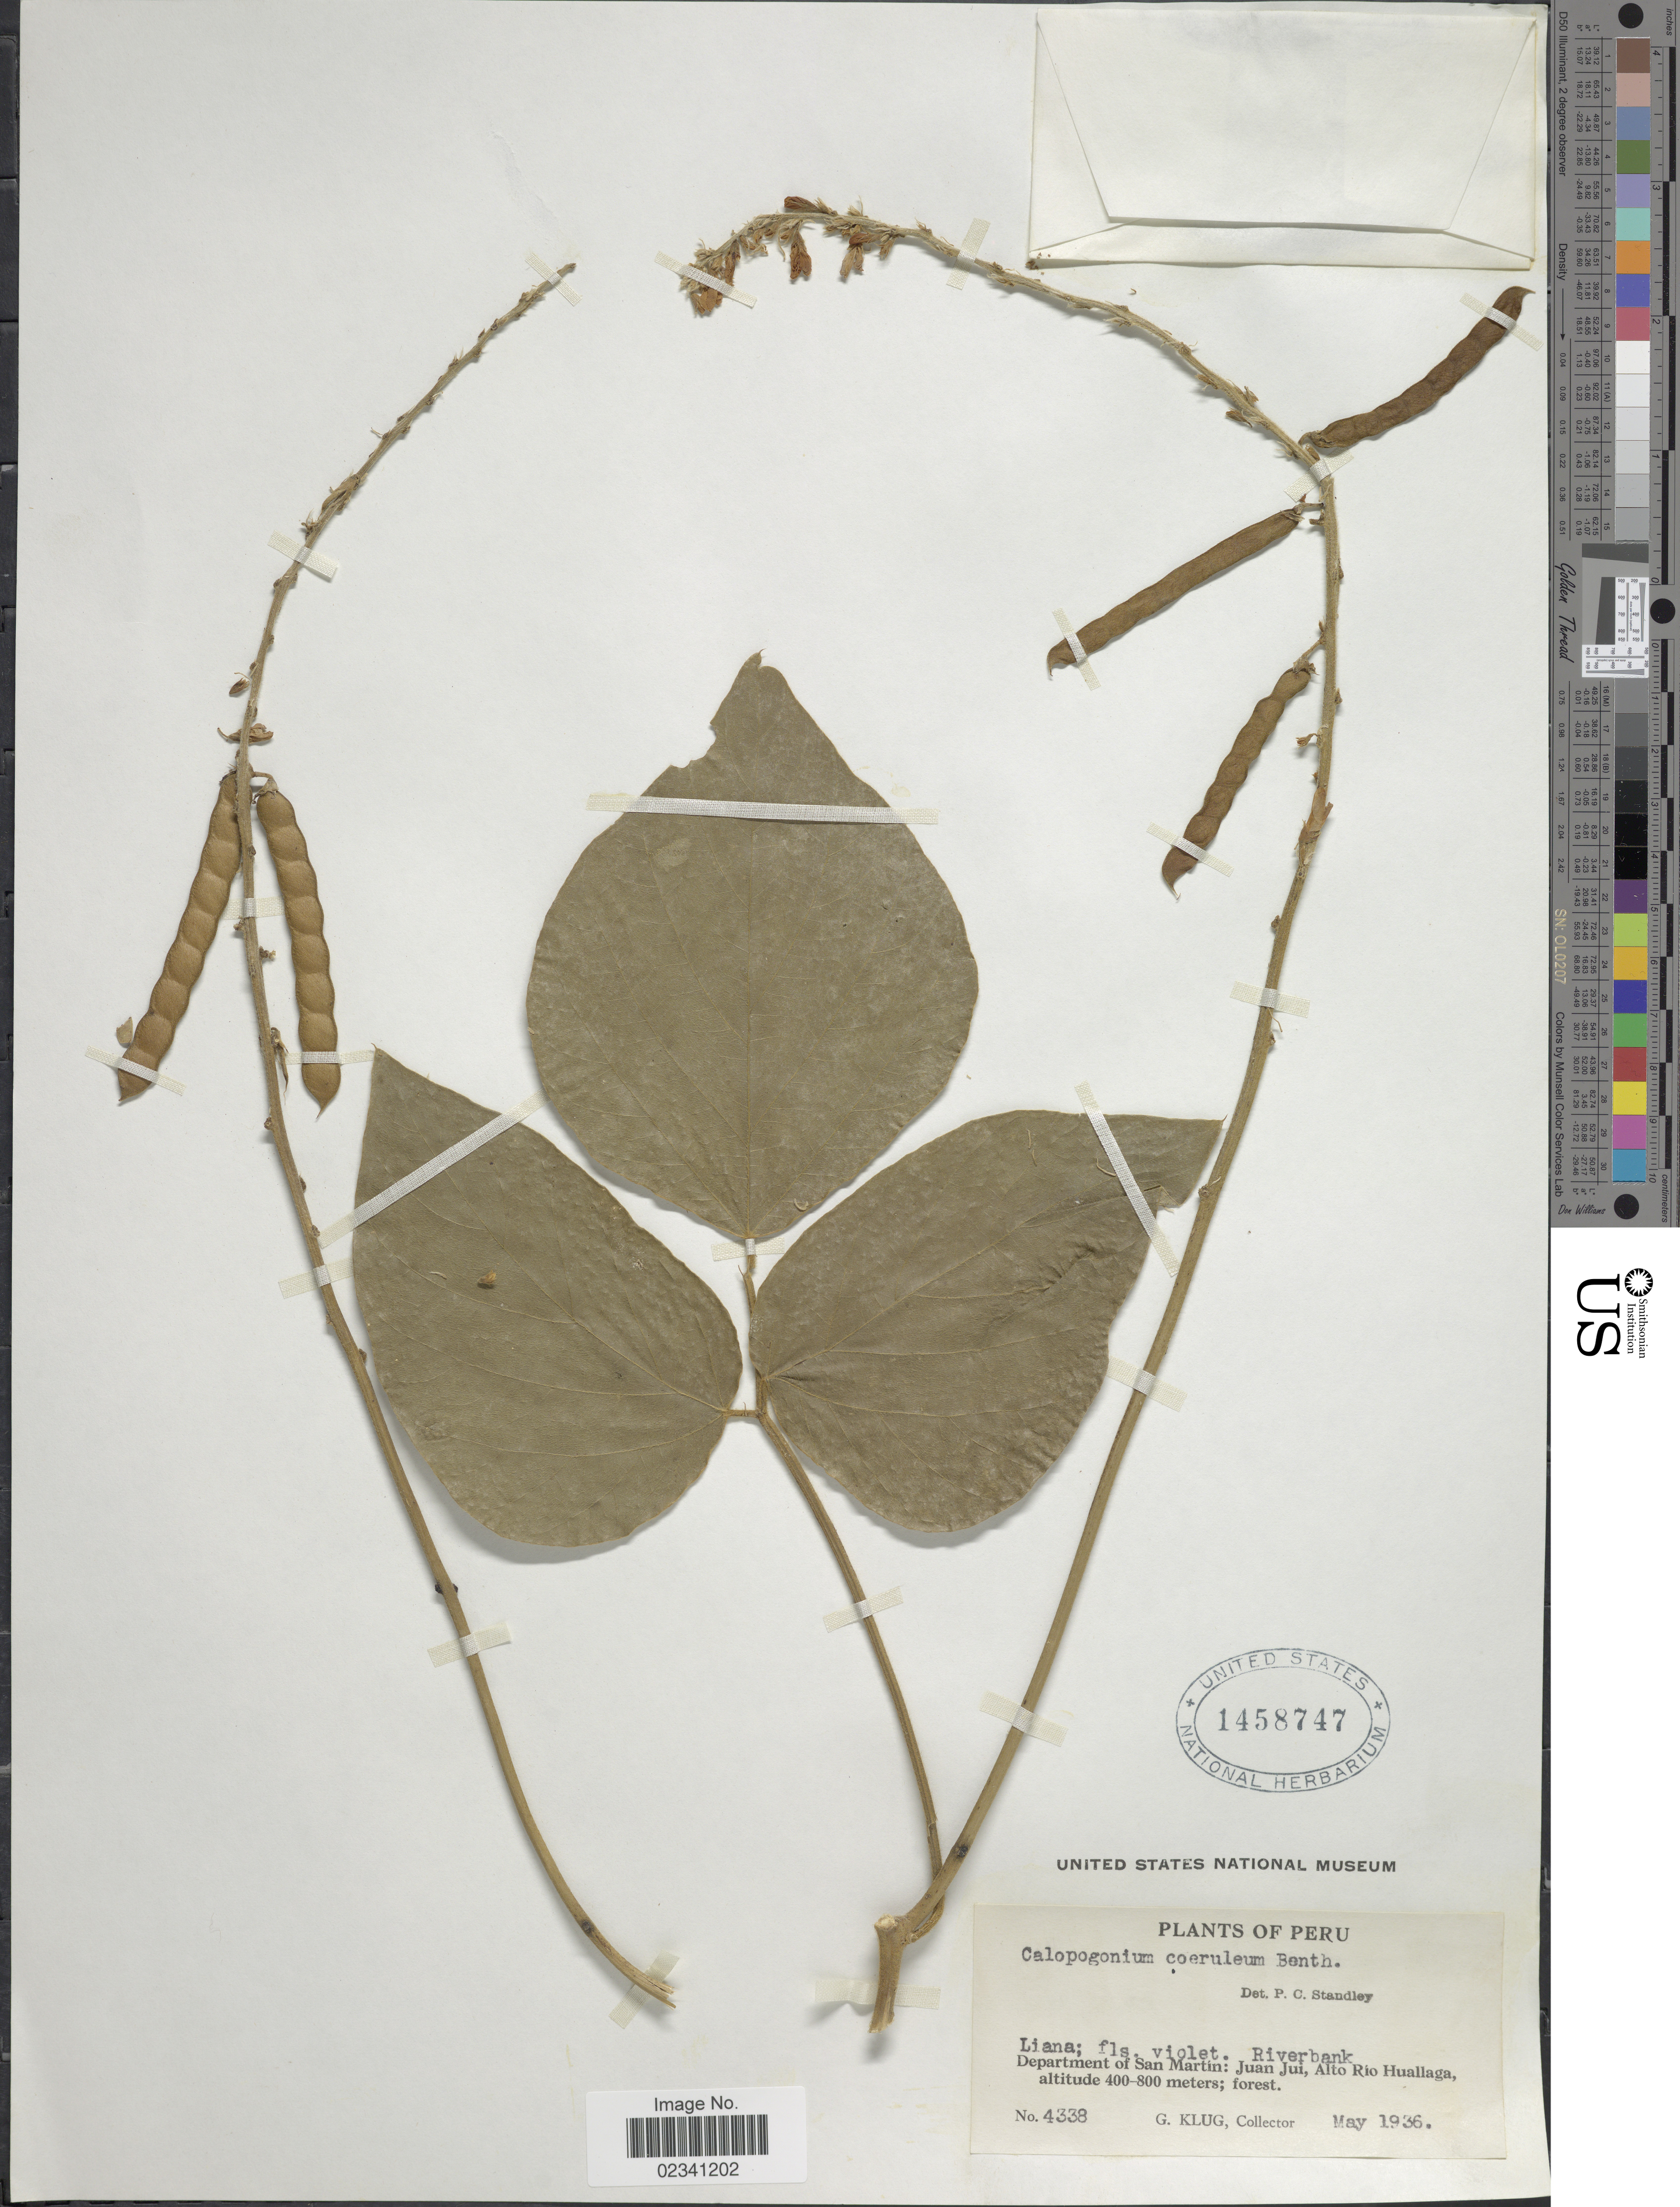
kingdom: Plantae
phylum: Tracheophyta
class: Magnoliopsida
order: Fabales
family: Fabaceae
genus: Calopogonium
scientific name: Calopogonium caeruleum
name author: (Benth.) C. Wright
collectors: G. Klug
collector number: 4338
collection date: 1936-05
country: Peru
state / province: San Martín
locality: Juan Jui, Alto Rio Huallaga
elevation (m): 400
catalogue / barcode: US 1458747